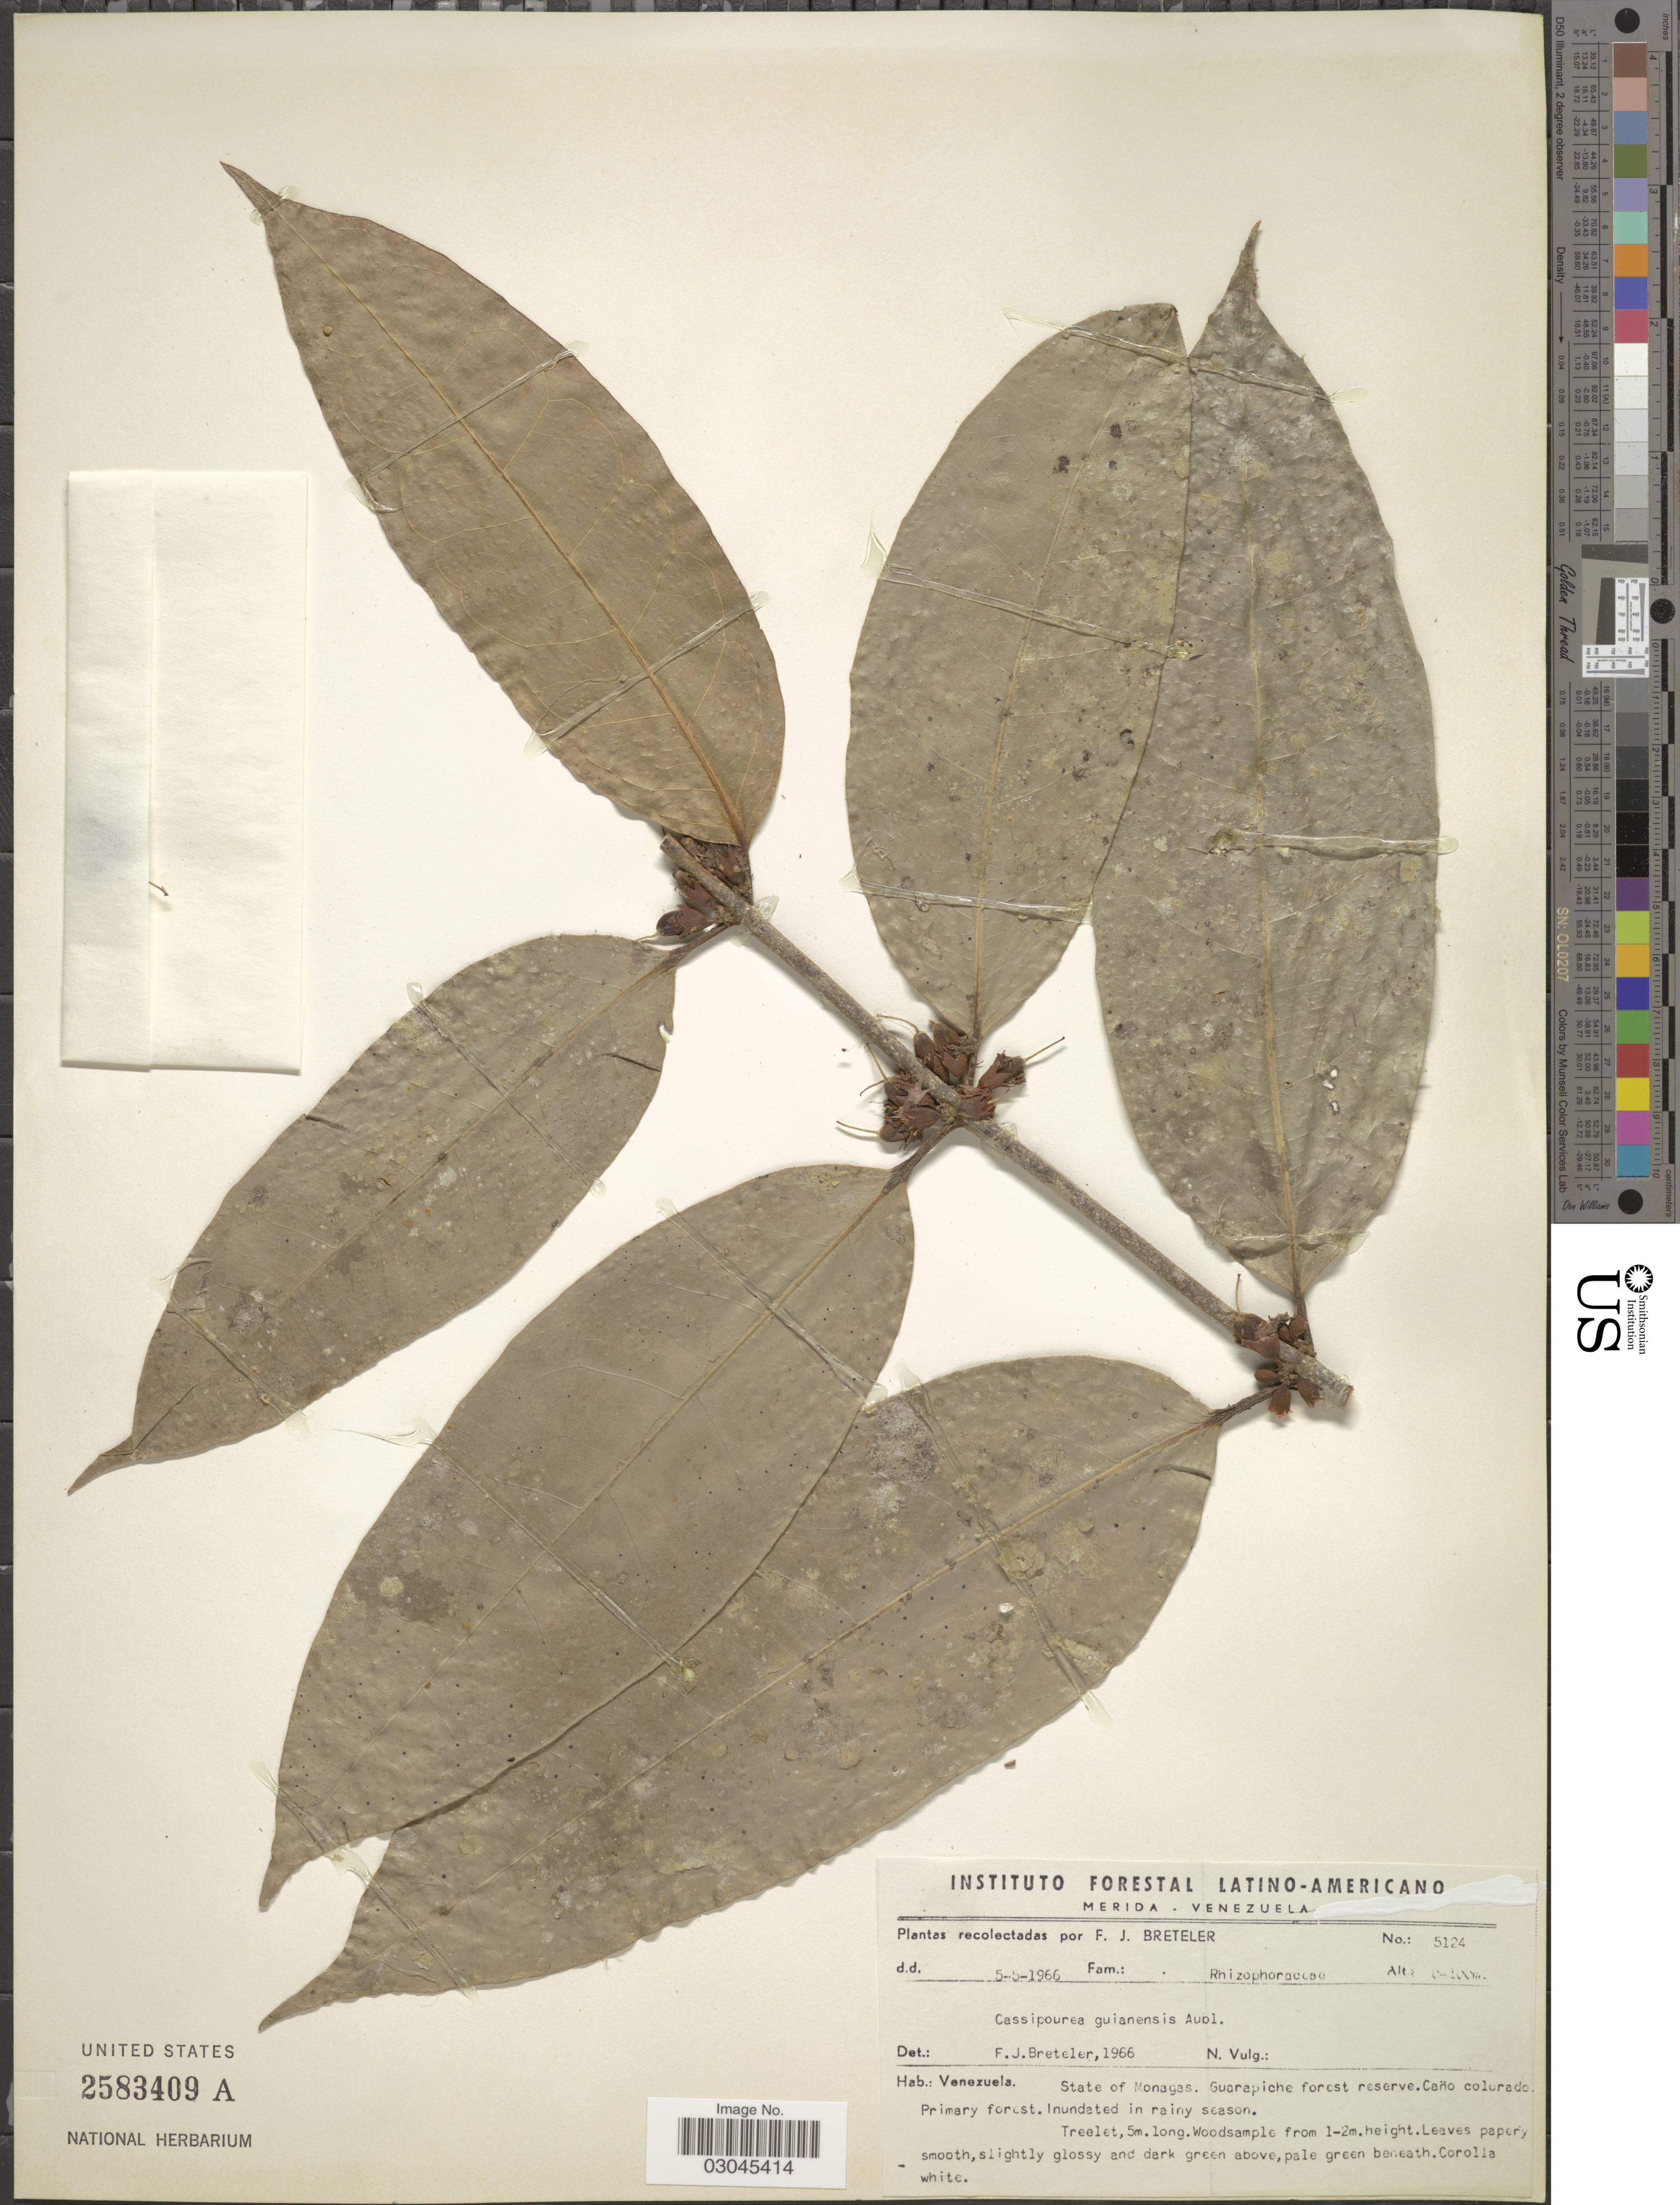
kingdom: Plantae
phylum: Tracheophyta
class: Magnoliopsida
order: Malpighiales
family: Rhizophoraceae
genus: Cassipourea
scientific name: Cassipourea guianensis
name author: Aubl.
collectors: F. J. Breteler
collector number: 5124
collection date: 1966-05-05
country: Venezuela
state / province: Monagas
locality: State of Monagas. Guarapiche forest reserve. Caño colorado.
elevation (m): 0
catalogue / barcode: US 2583409A